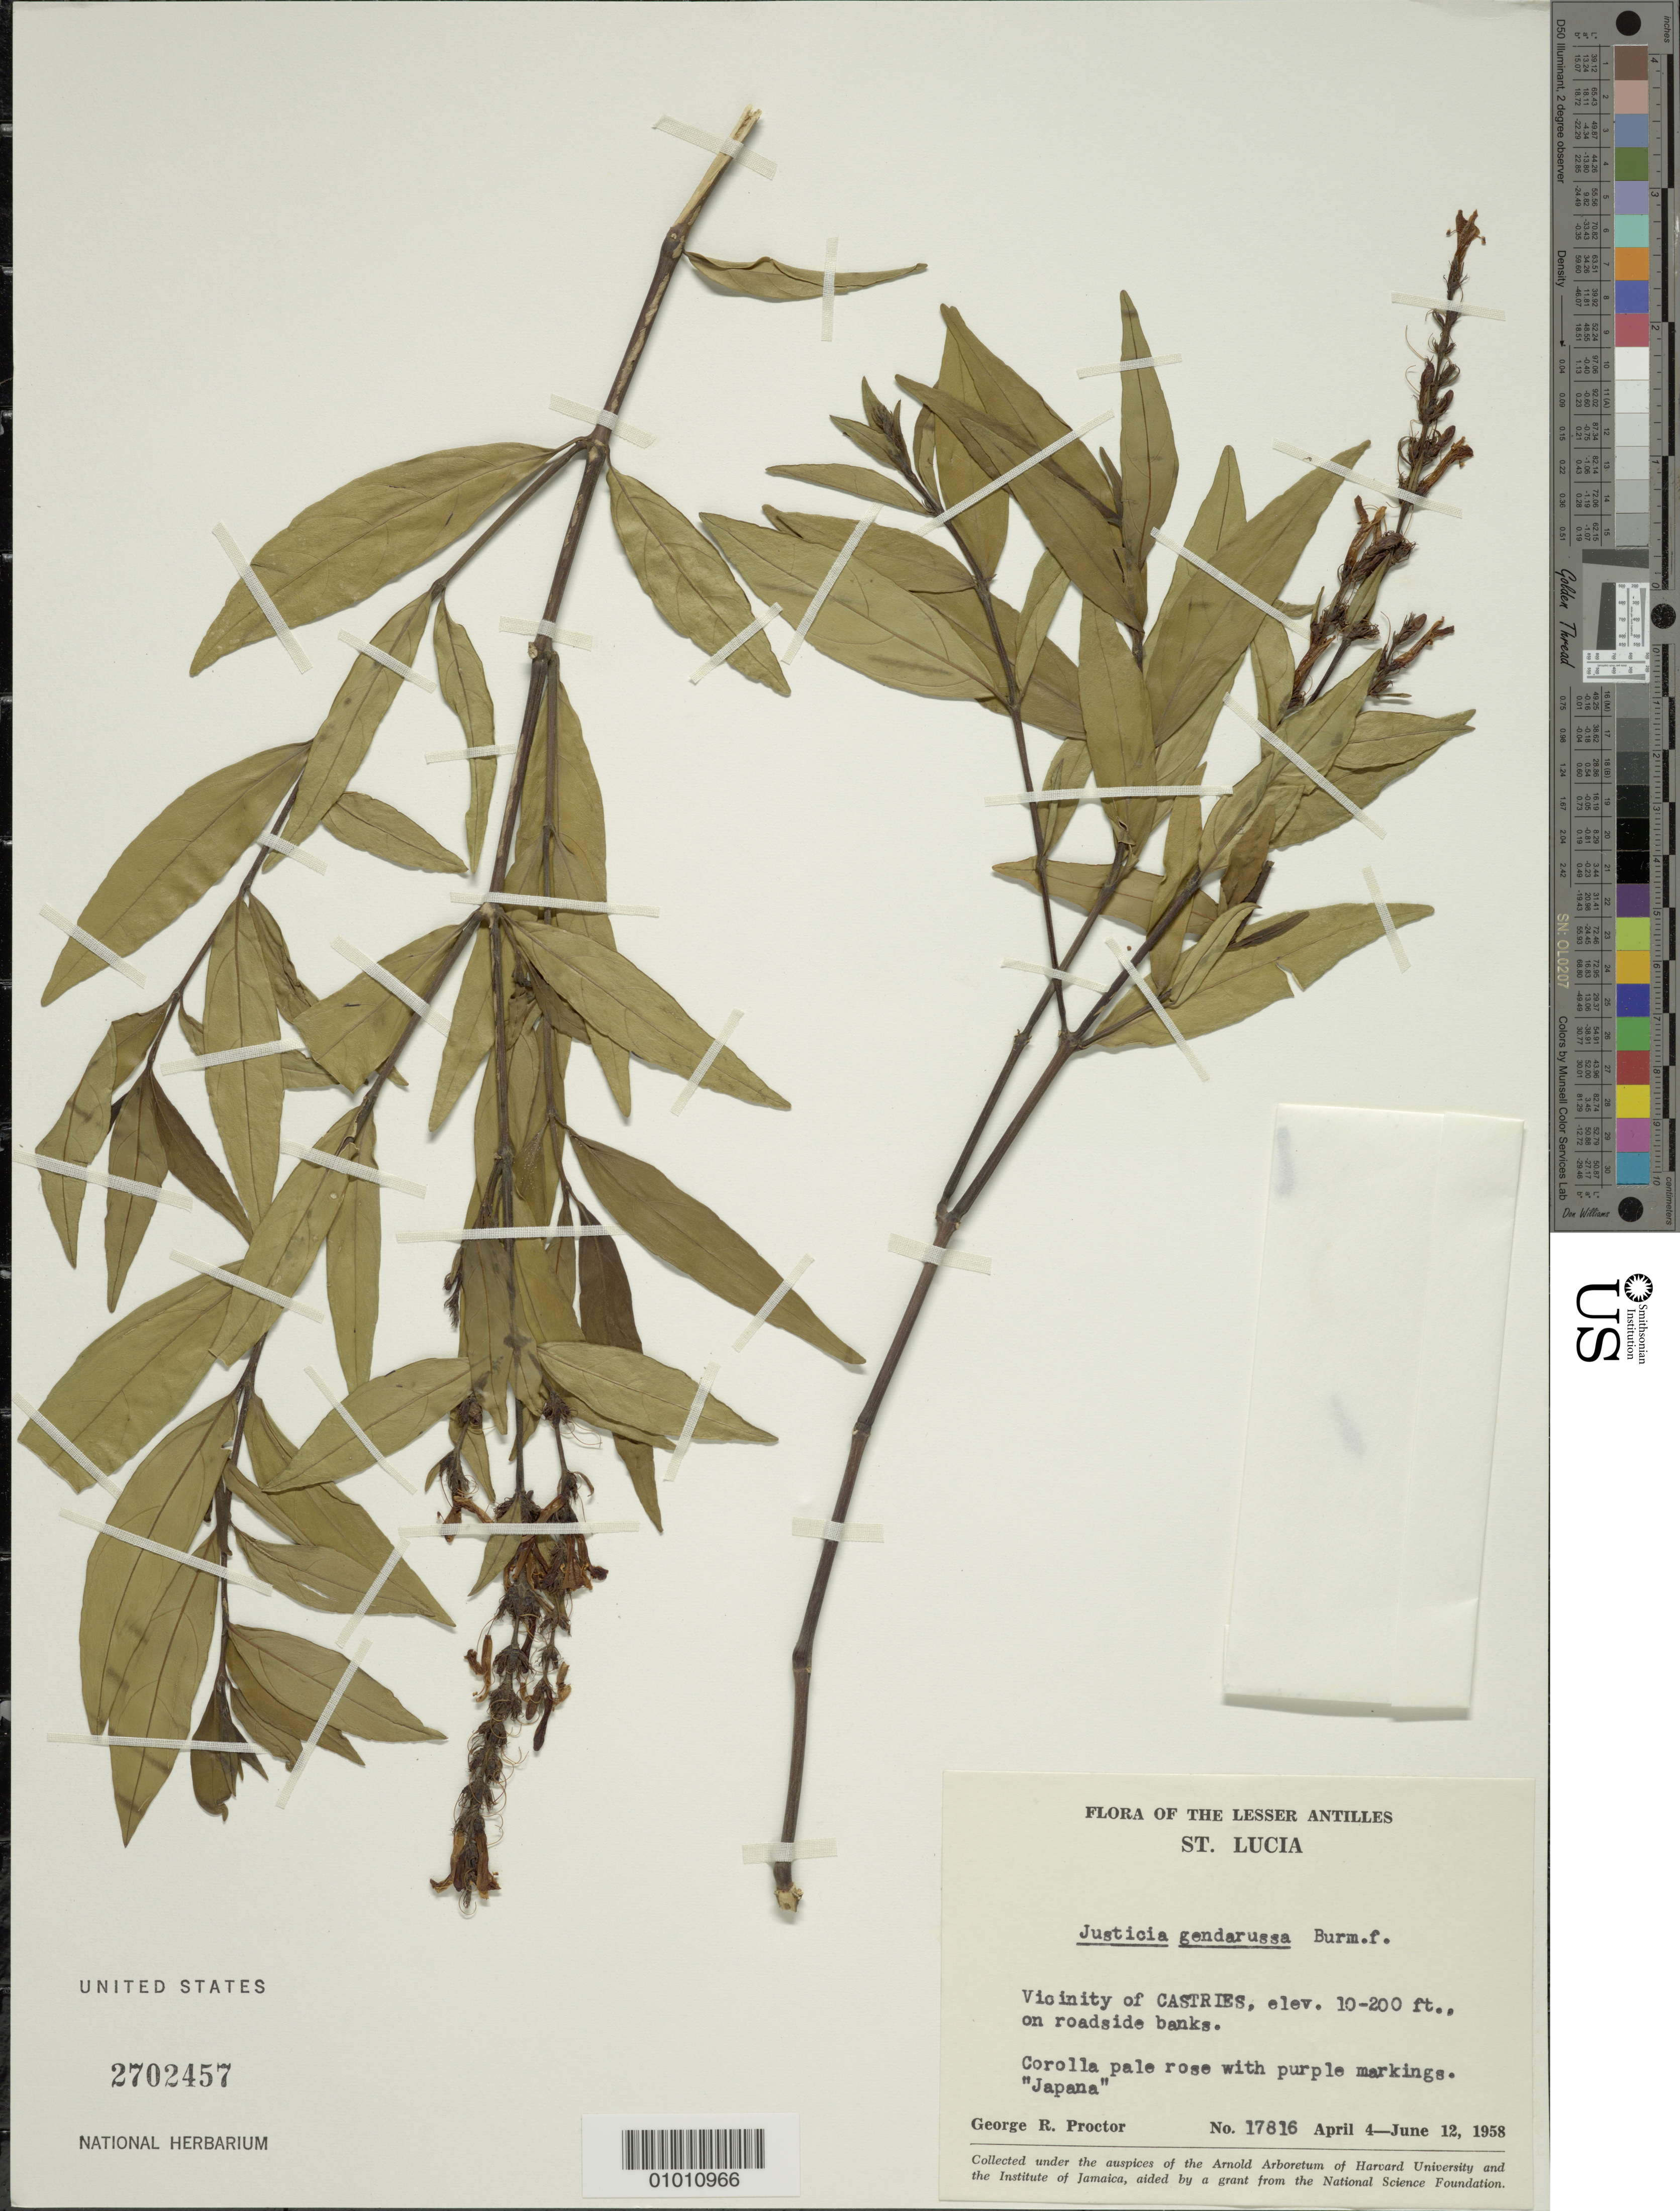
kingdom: Plantae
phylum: Tracheophyta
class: Magnoliopsida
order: Lamiales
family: Acanthaceae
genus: Justicia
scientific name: Justicia gendarussa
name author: Burm. f.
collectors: G. R. Proctor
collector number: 17816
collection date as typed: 04 Apr 1958 to 12 Jun 1958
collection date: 1958-04-04/1958-06-12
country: St. Lucia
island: St. Lucia I.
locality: Vicinity of Castries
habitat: On roadside banks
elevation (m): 3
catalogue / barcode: US 2702457